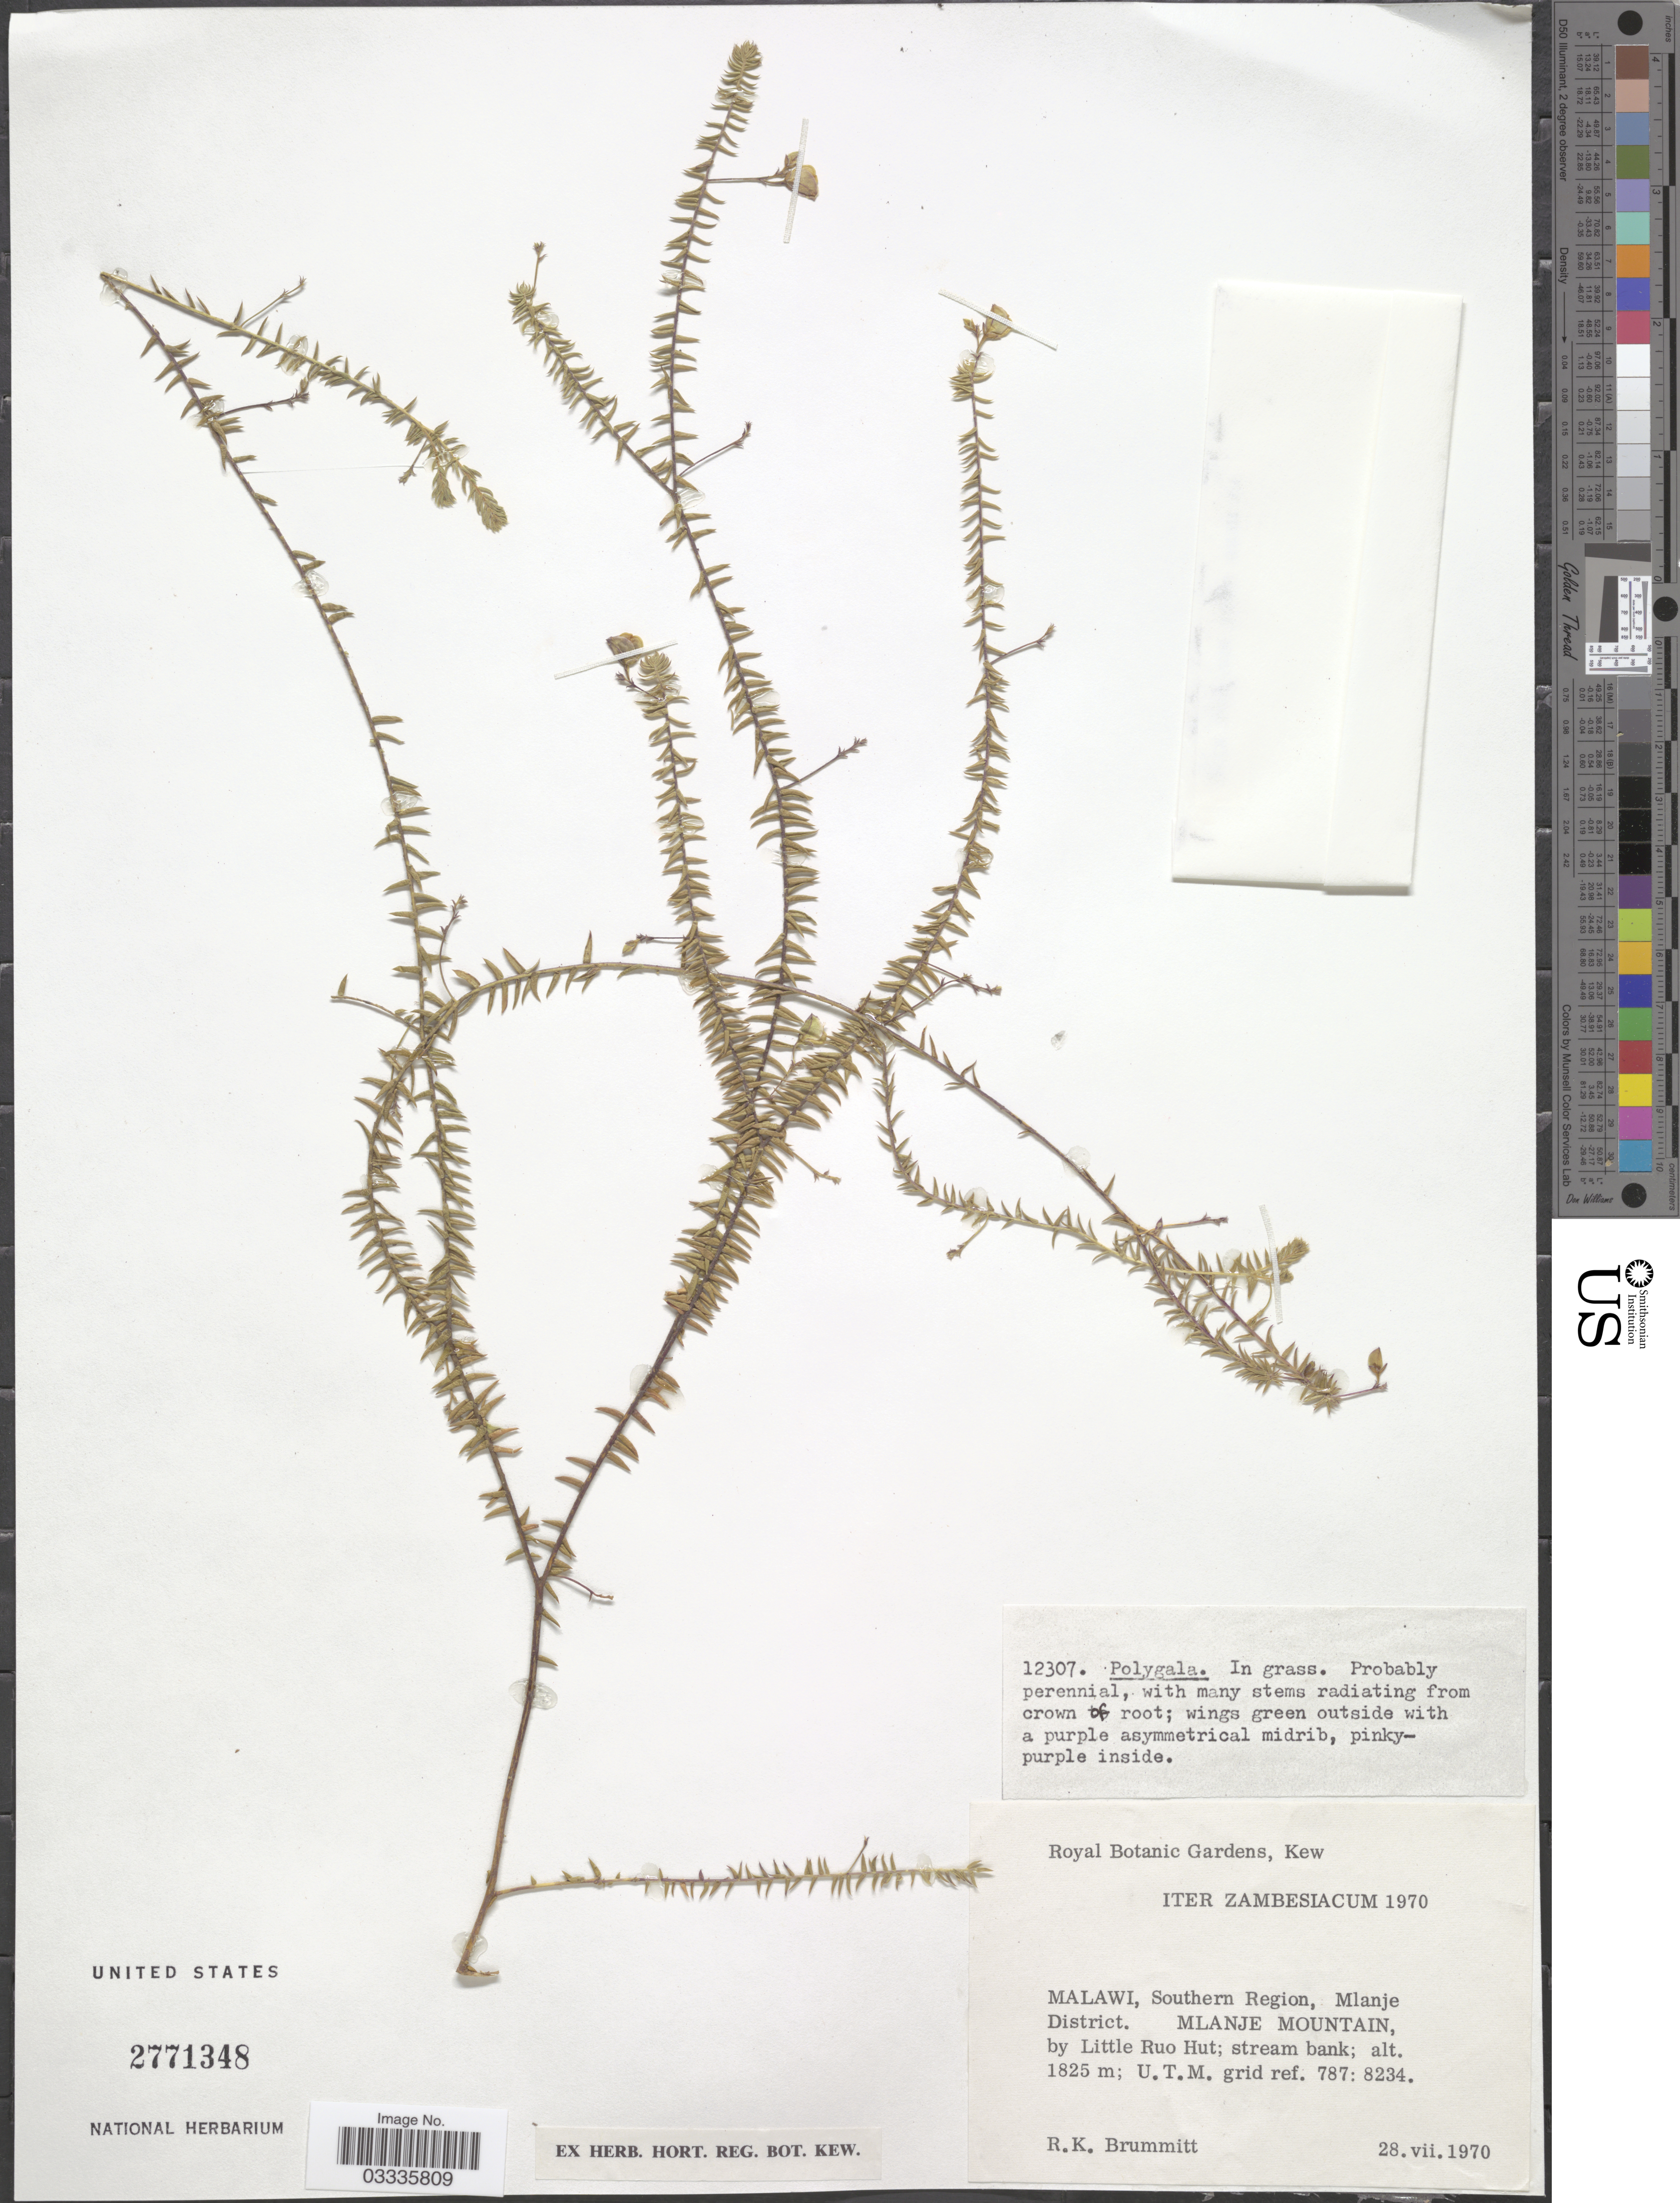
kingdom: Plantae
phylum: Tracheophyta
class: Magnoliopsida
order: Fabales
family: Polygalaceae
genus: Polygala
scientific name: Polygala sp.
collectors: R. K. Brummitt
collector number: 12307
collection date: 1970-07-28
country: Malawi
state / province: Southern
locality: Zambesiacum [unsure placement]. Southern Region, Mlanje District. Mlanje Mountain, by Little Ruo Hut. U.T.M. grid ref. 787: 8234.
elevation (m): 1825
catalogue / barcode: US 2771348